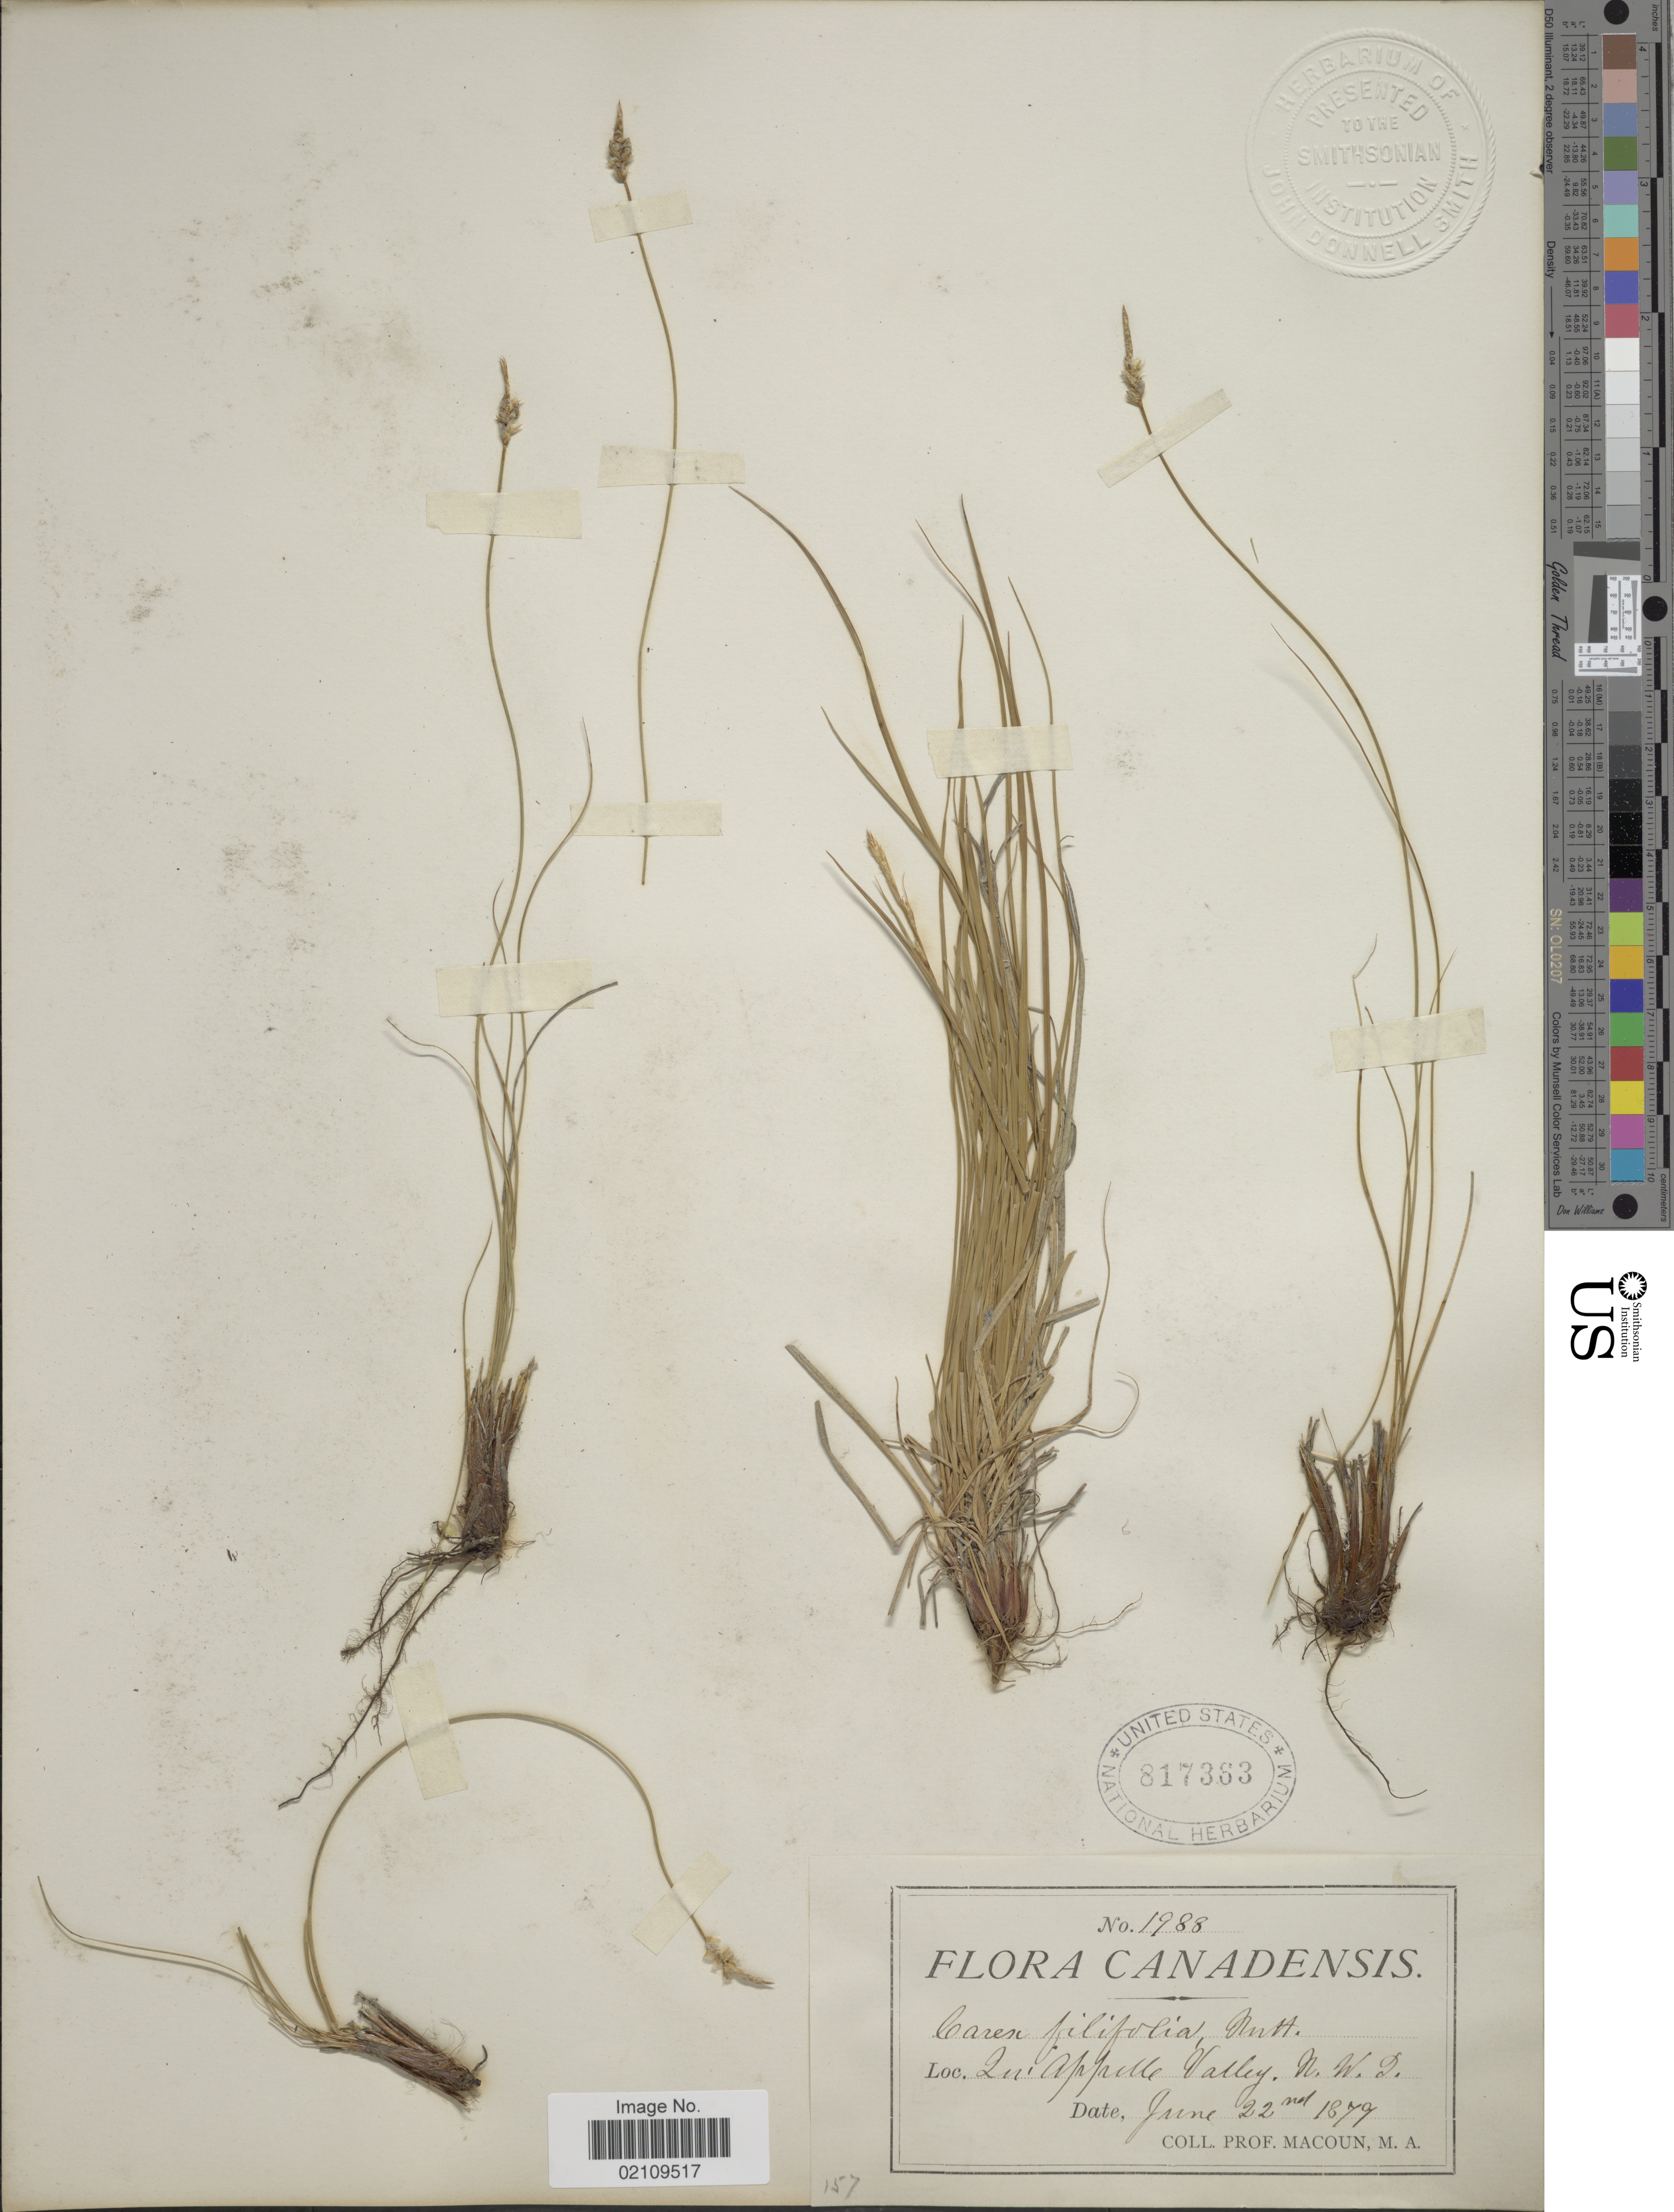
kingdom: Plantae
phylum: Tracheophyta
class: Liliopsida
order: Poales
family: Cyperaceae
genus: Carex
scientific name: Carex filifolia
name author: Nutt.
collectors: -- Macoun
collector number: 1933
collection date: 1879-06-22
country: Canada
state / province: Northwest Territories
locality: Qu'Appelle Valley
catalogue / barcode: US 817363